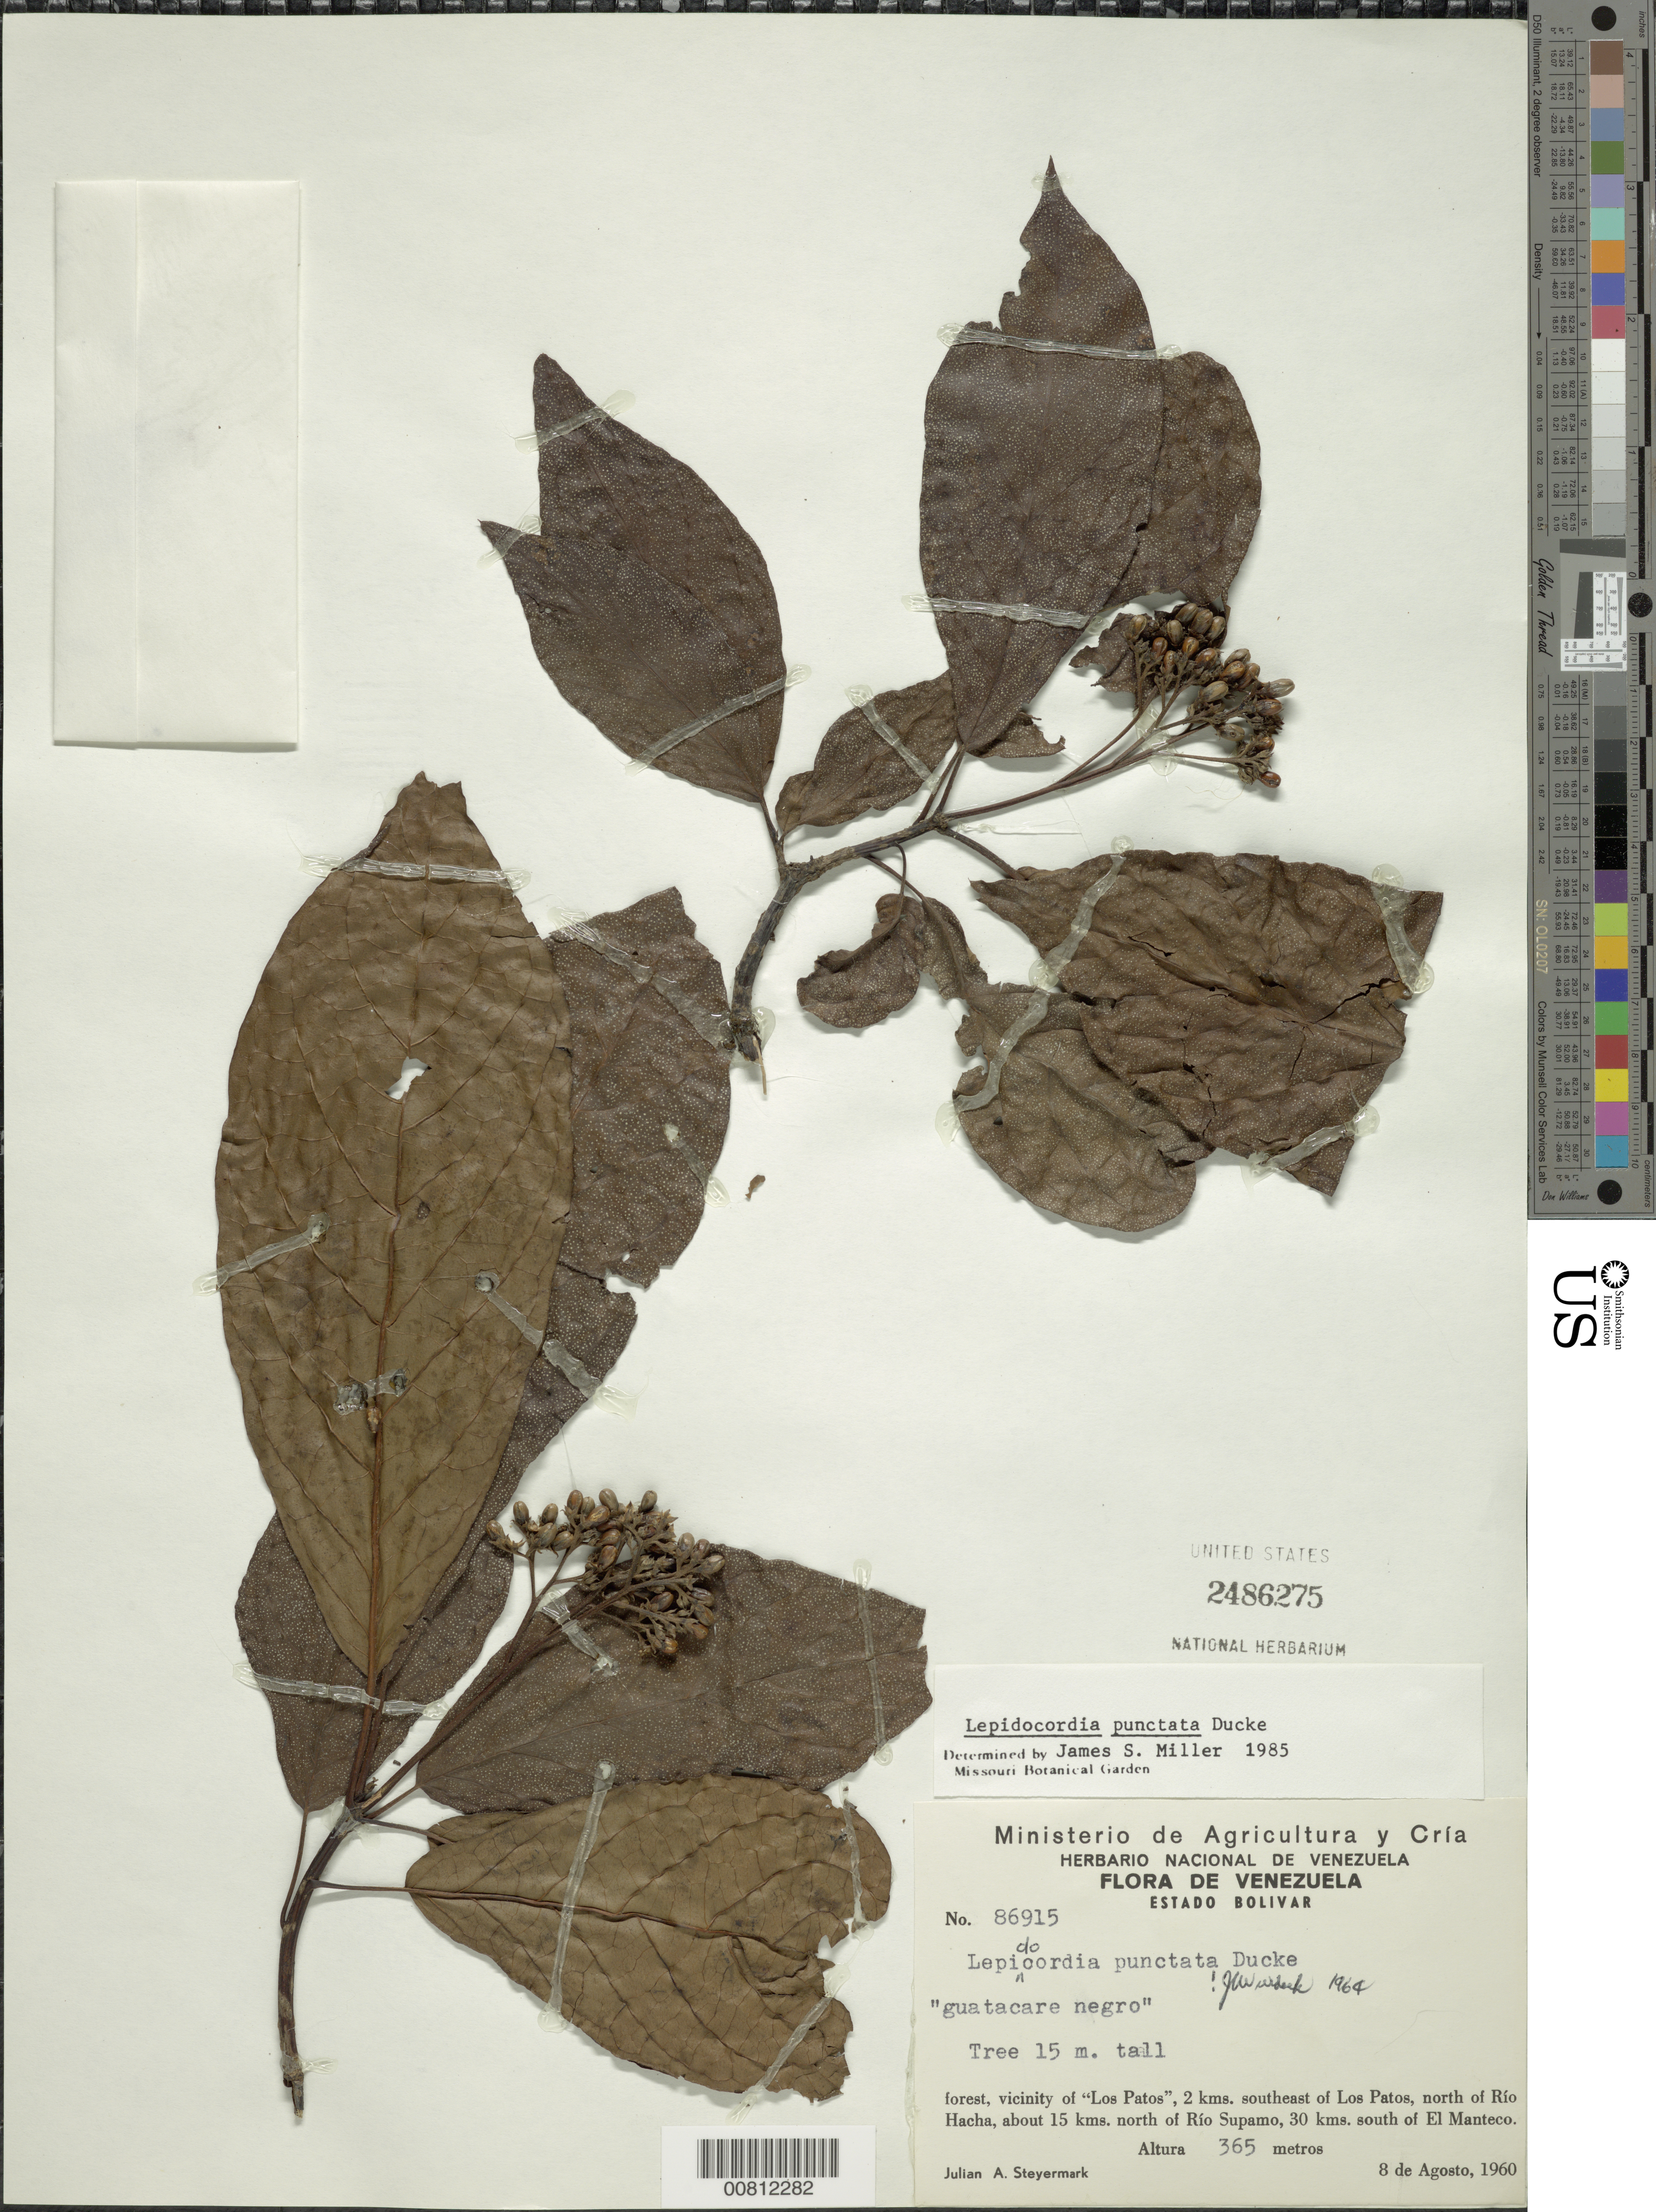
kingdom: Plantae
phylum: Tracheophyta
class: Magnoliopsida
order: Boraginales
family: Ehretiaceae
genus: Lepidocordia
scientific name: Lepidocordia punctata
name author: Ducke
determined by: Miller, James S., (MO), Missouri Botanical Garden (UNITED STATES)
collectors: J. Steyermark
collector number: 86915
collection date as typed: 8-Aug-60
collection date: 1960-08-08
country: Venezuela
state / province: Bolívar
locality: Los Patos, 2 km SE of, N of Río Hacha, 15 km N of Río Supamo, 30 km south of El Manteco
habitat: Forest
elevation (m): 365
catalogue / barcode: US 2486275